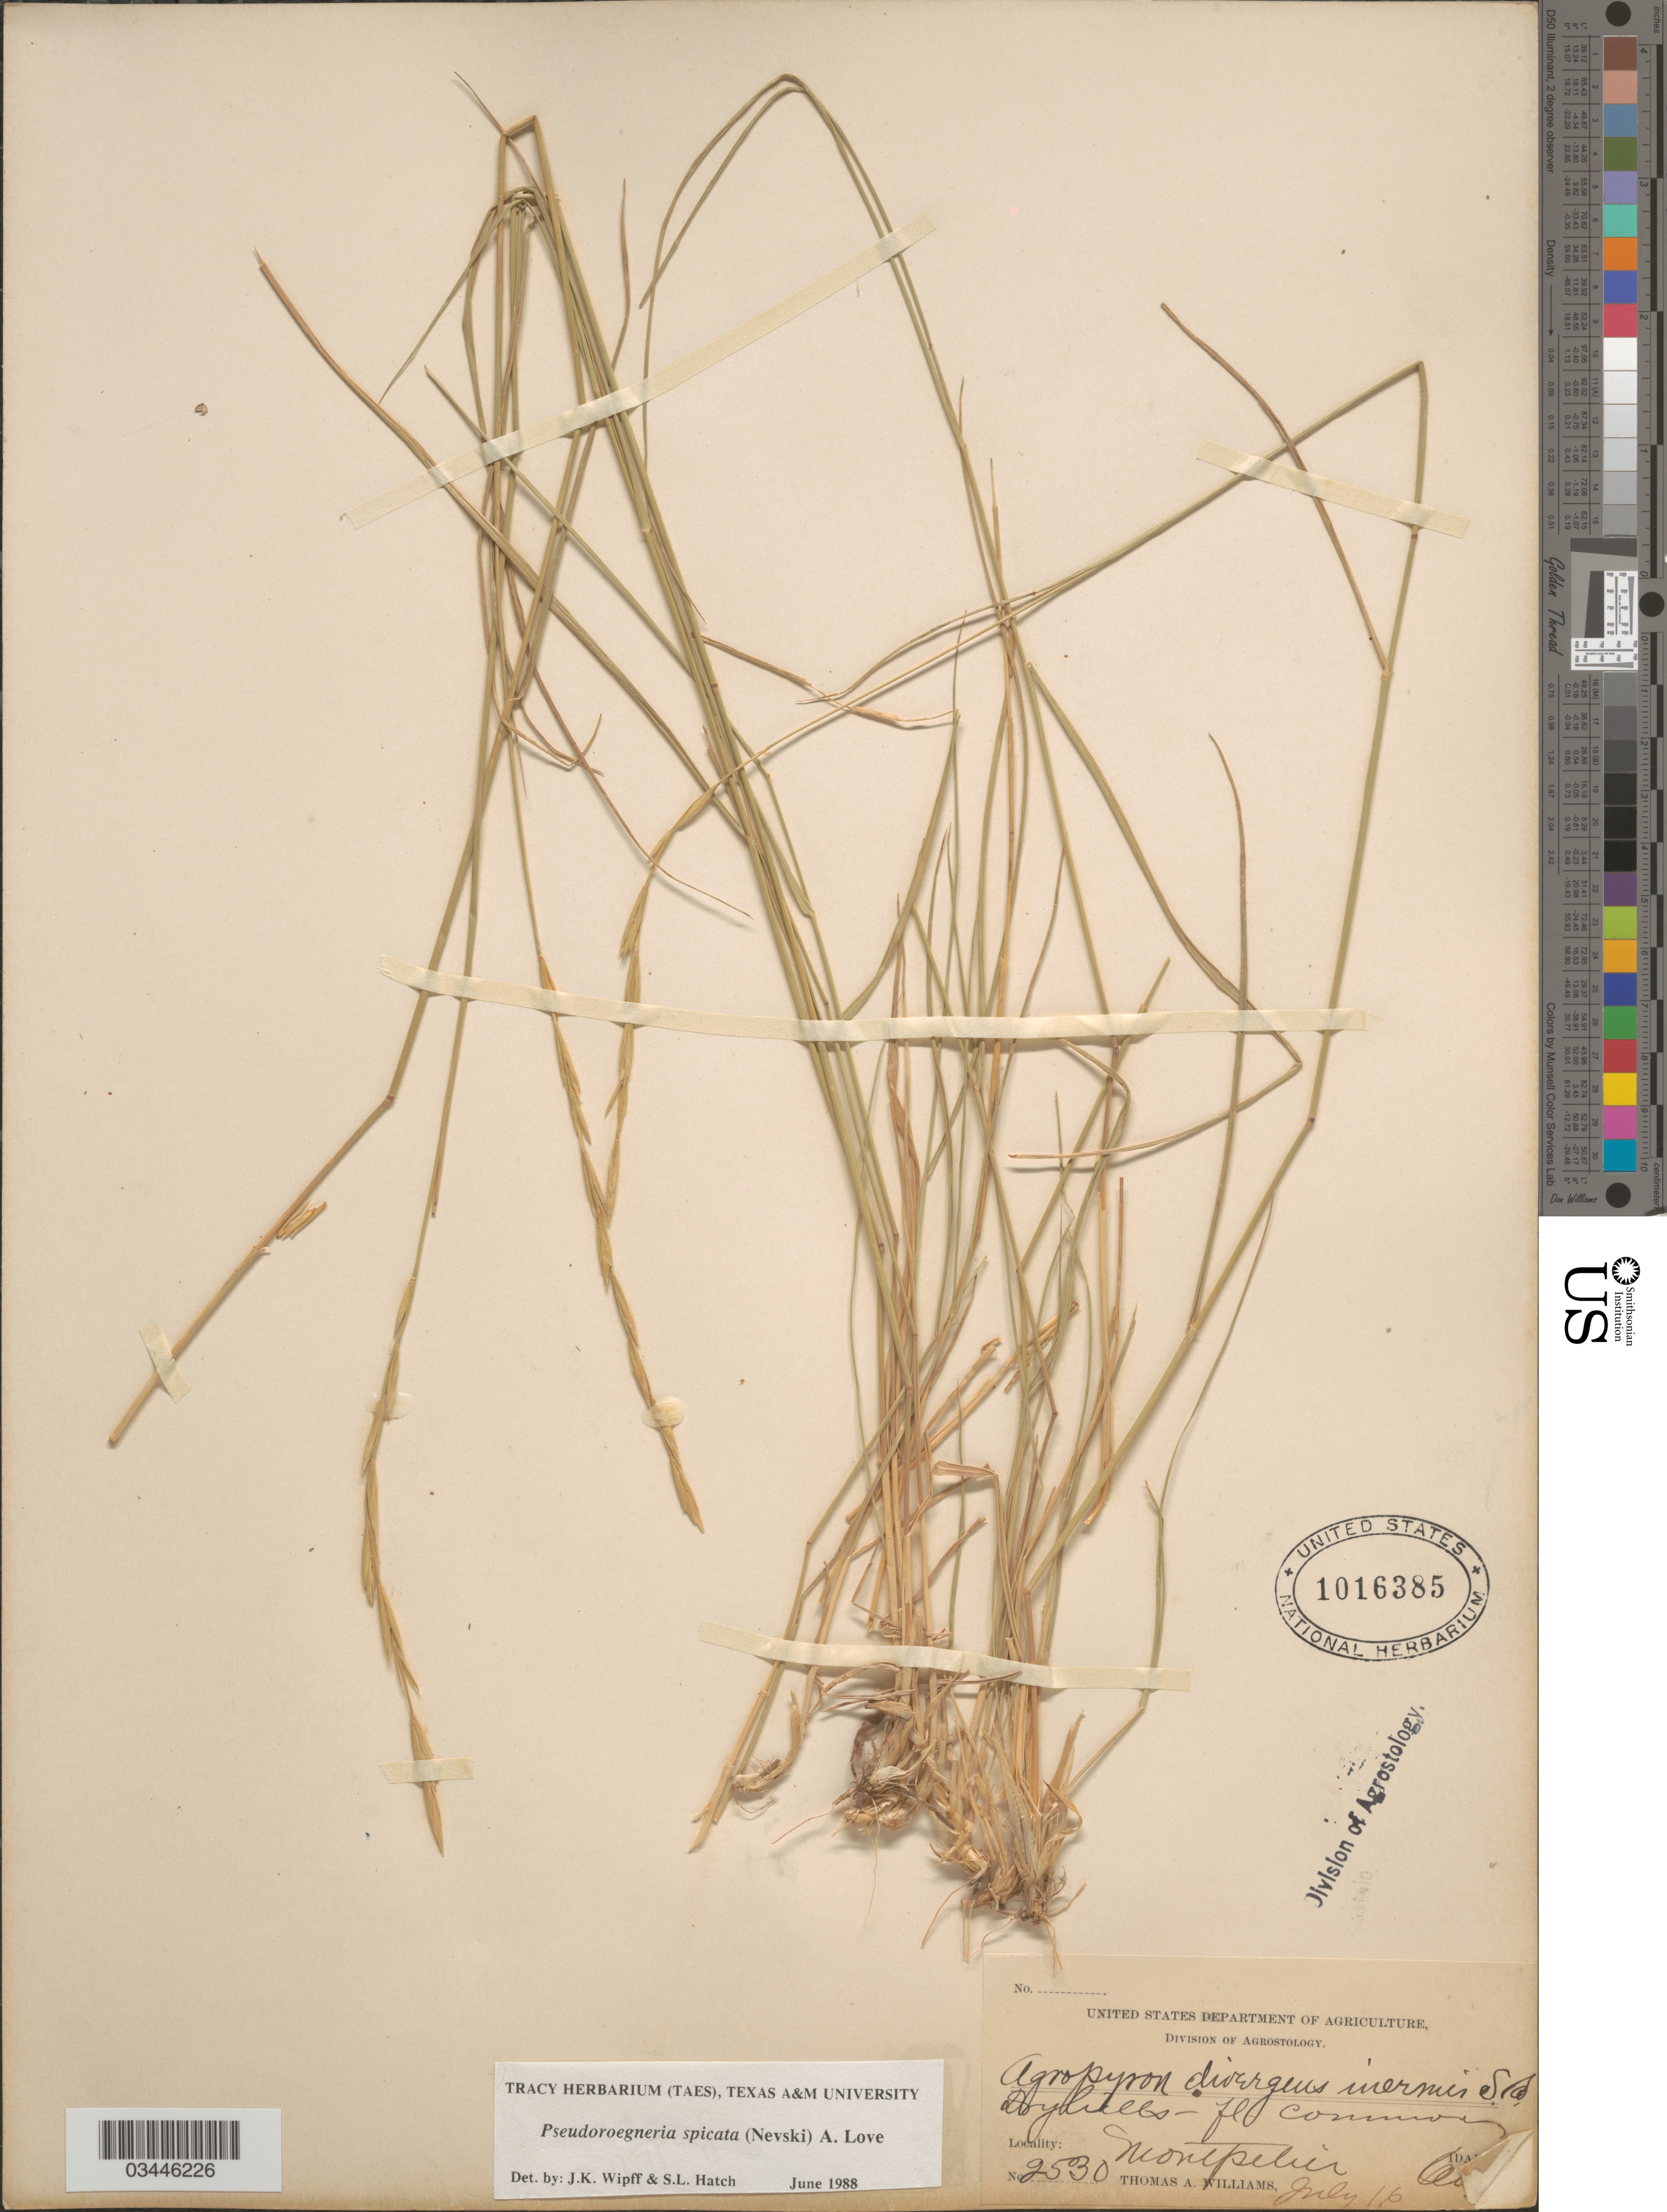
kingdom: Plantae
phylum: Tracheophyta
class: Liliopsida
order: Poales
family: Poaceae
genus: Pseudoroegneria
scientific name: Pseudoroegneria spicata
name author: (Pursh) Á. Löve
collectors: T. A. Williams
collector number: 2530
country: United States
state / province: Idaho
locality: Montpelier.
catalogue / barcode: US 1016385